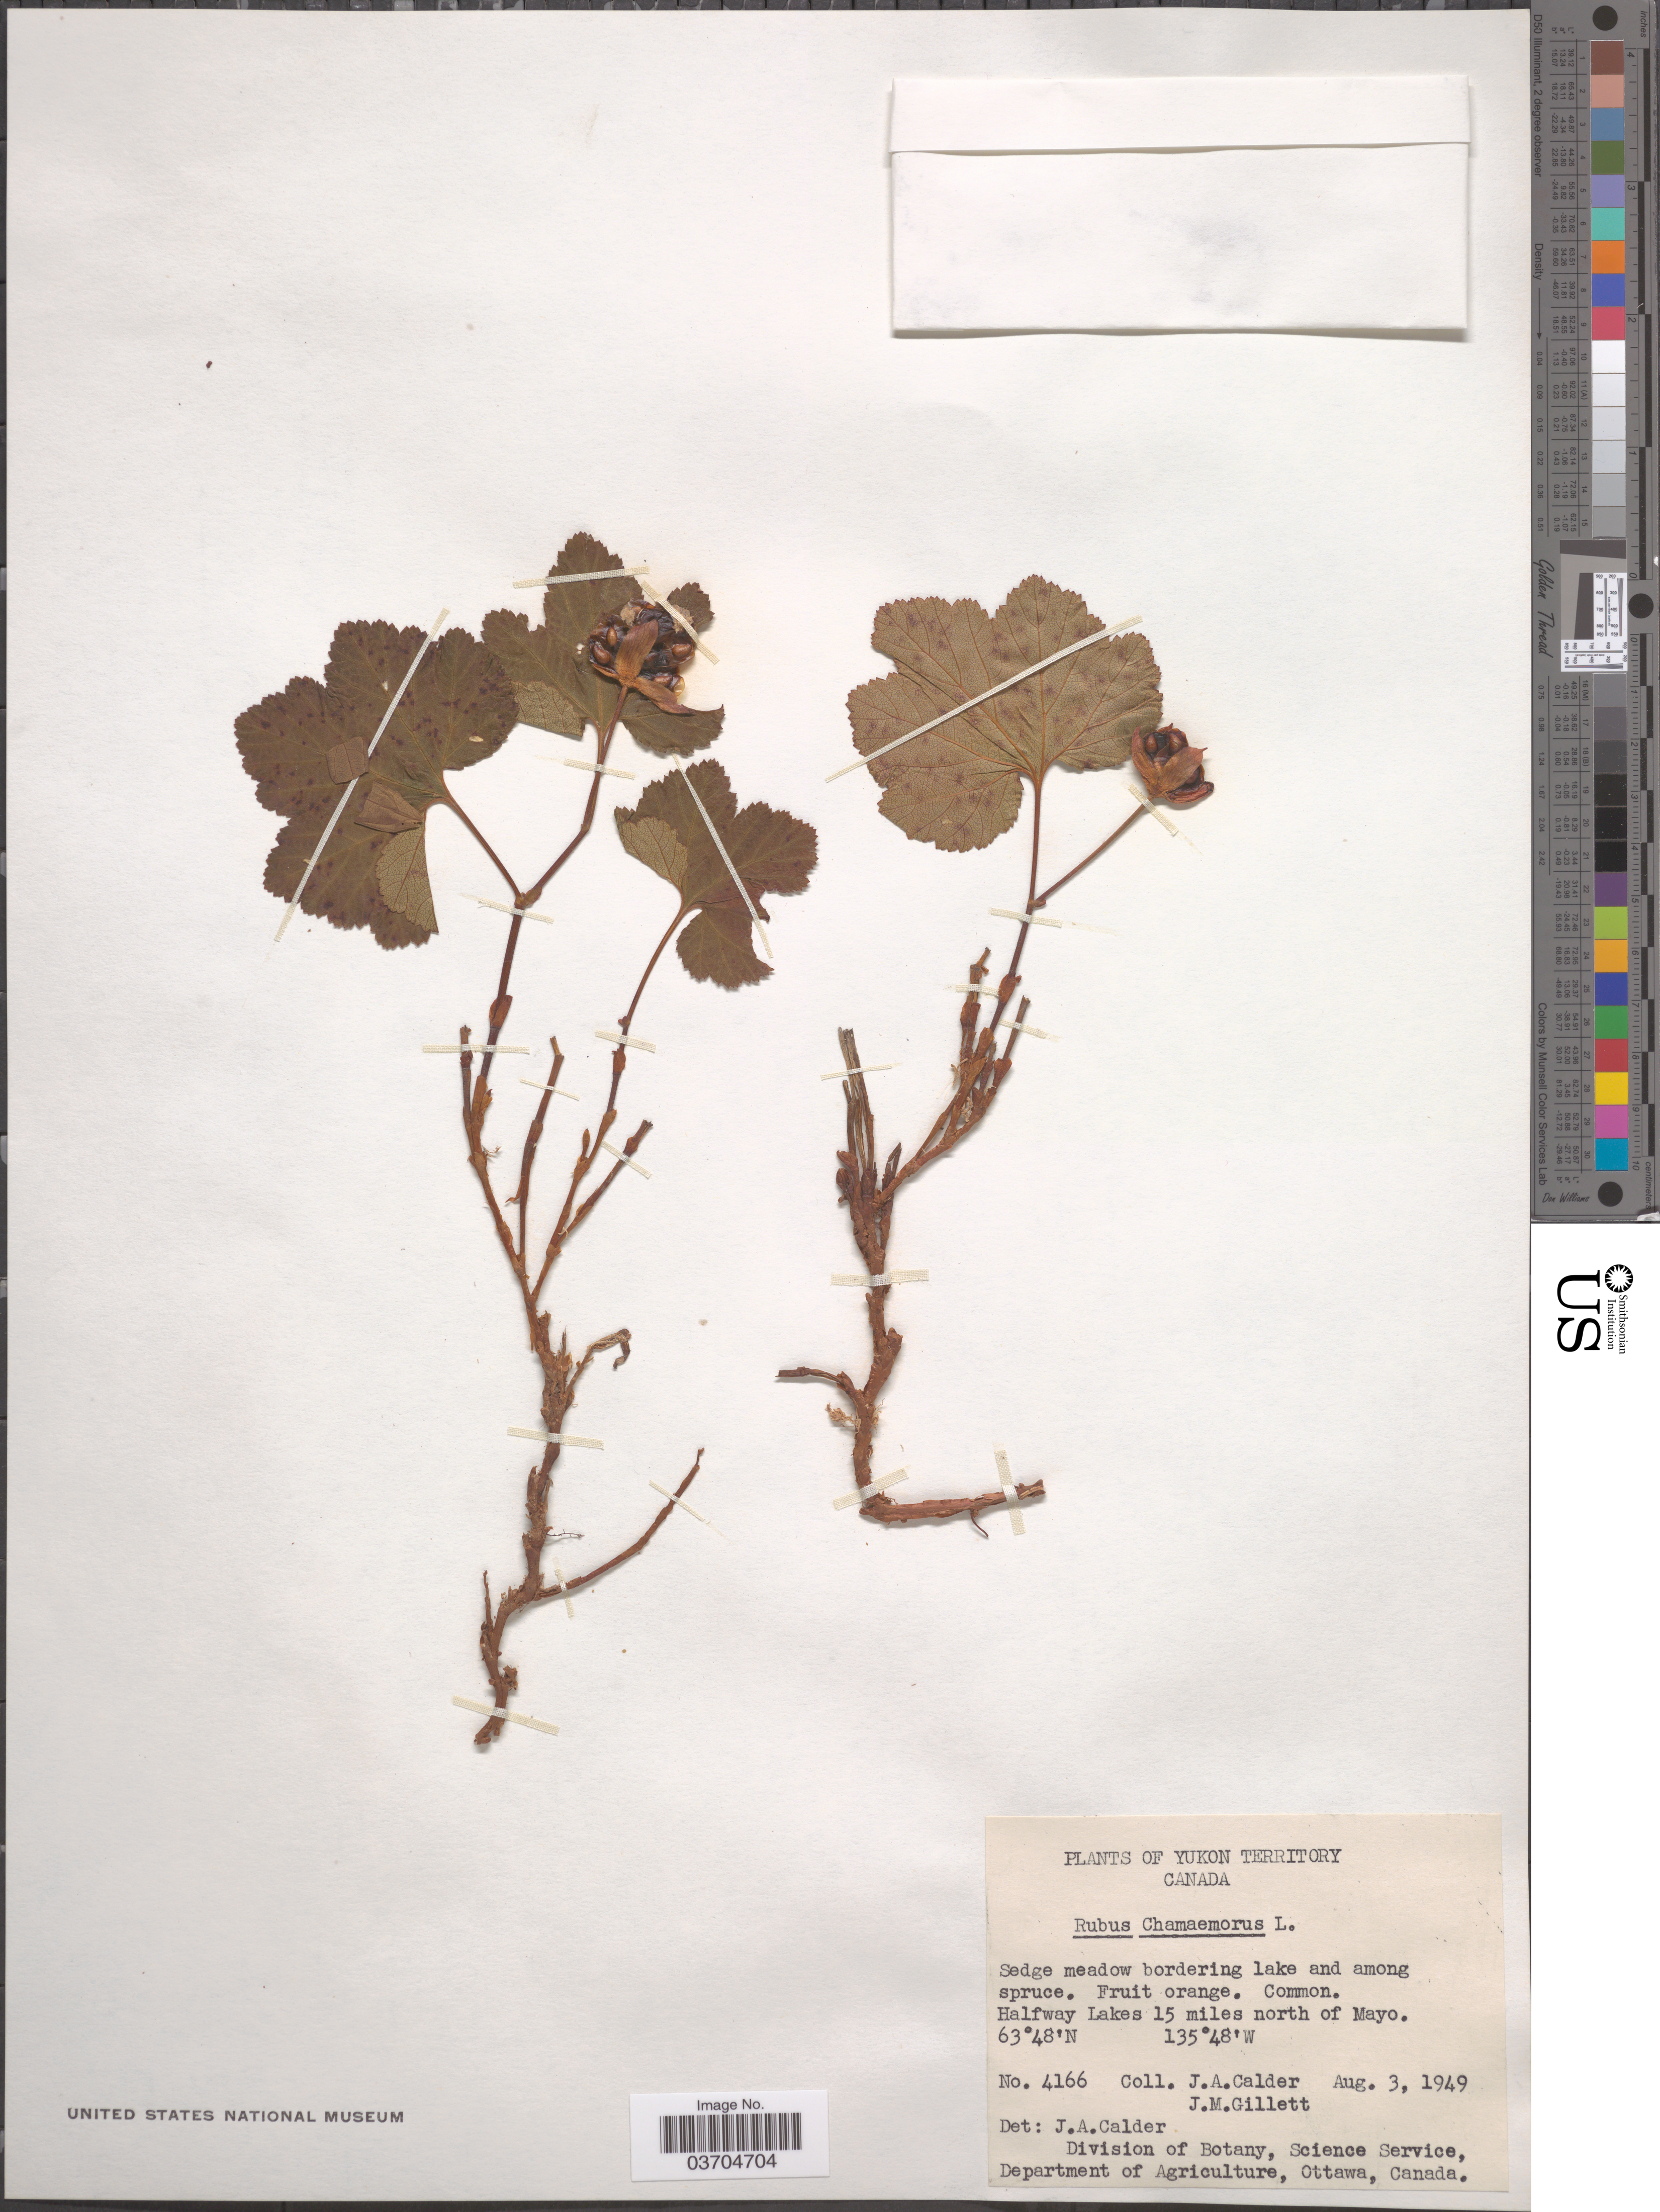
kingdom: Plantae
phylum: Tracheophyta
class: Magnoliopsida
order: Rosales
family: Rosaceae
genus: Rubus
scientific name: Rubus chamaemorus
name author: L.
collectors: J. A. Calder & J. M. Gillett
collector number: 4166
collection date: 1949-08-03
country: Canada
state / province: Yukon Territory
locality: Sedge meadow bordering lake and among spruce. Halfway Lakes 15 miles north of Mayo.